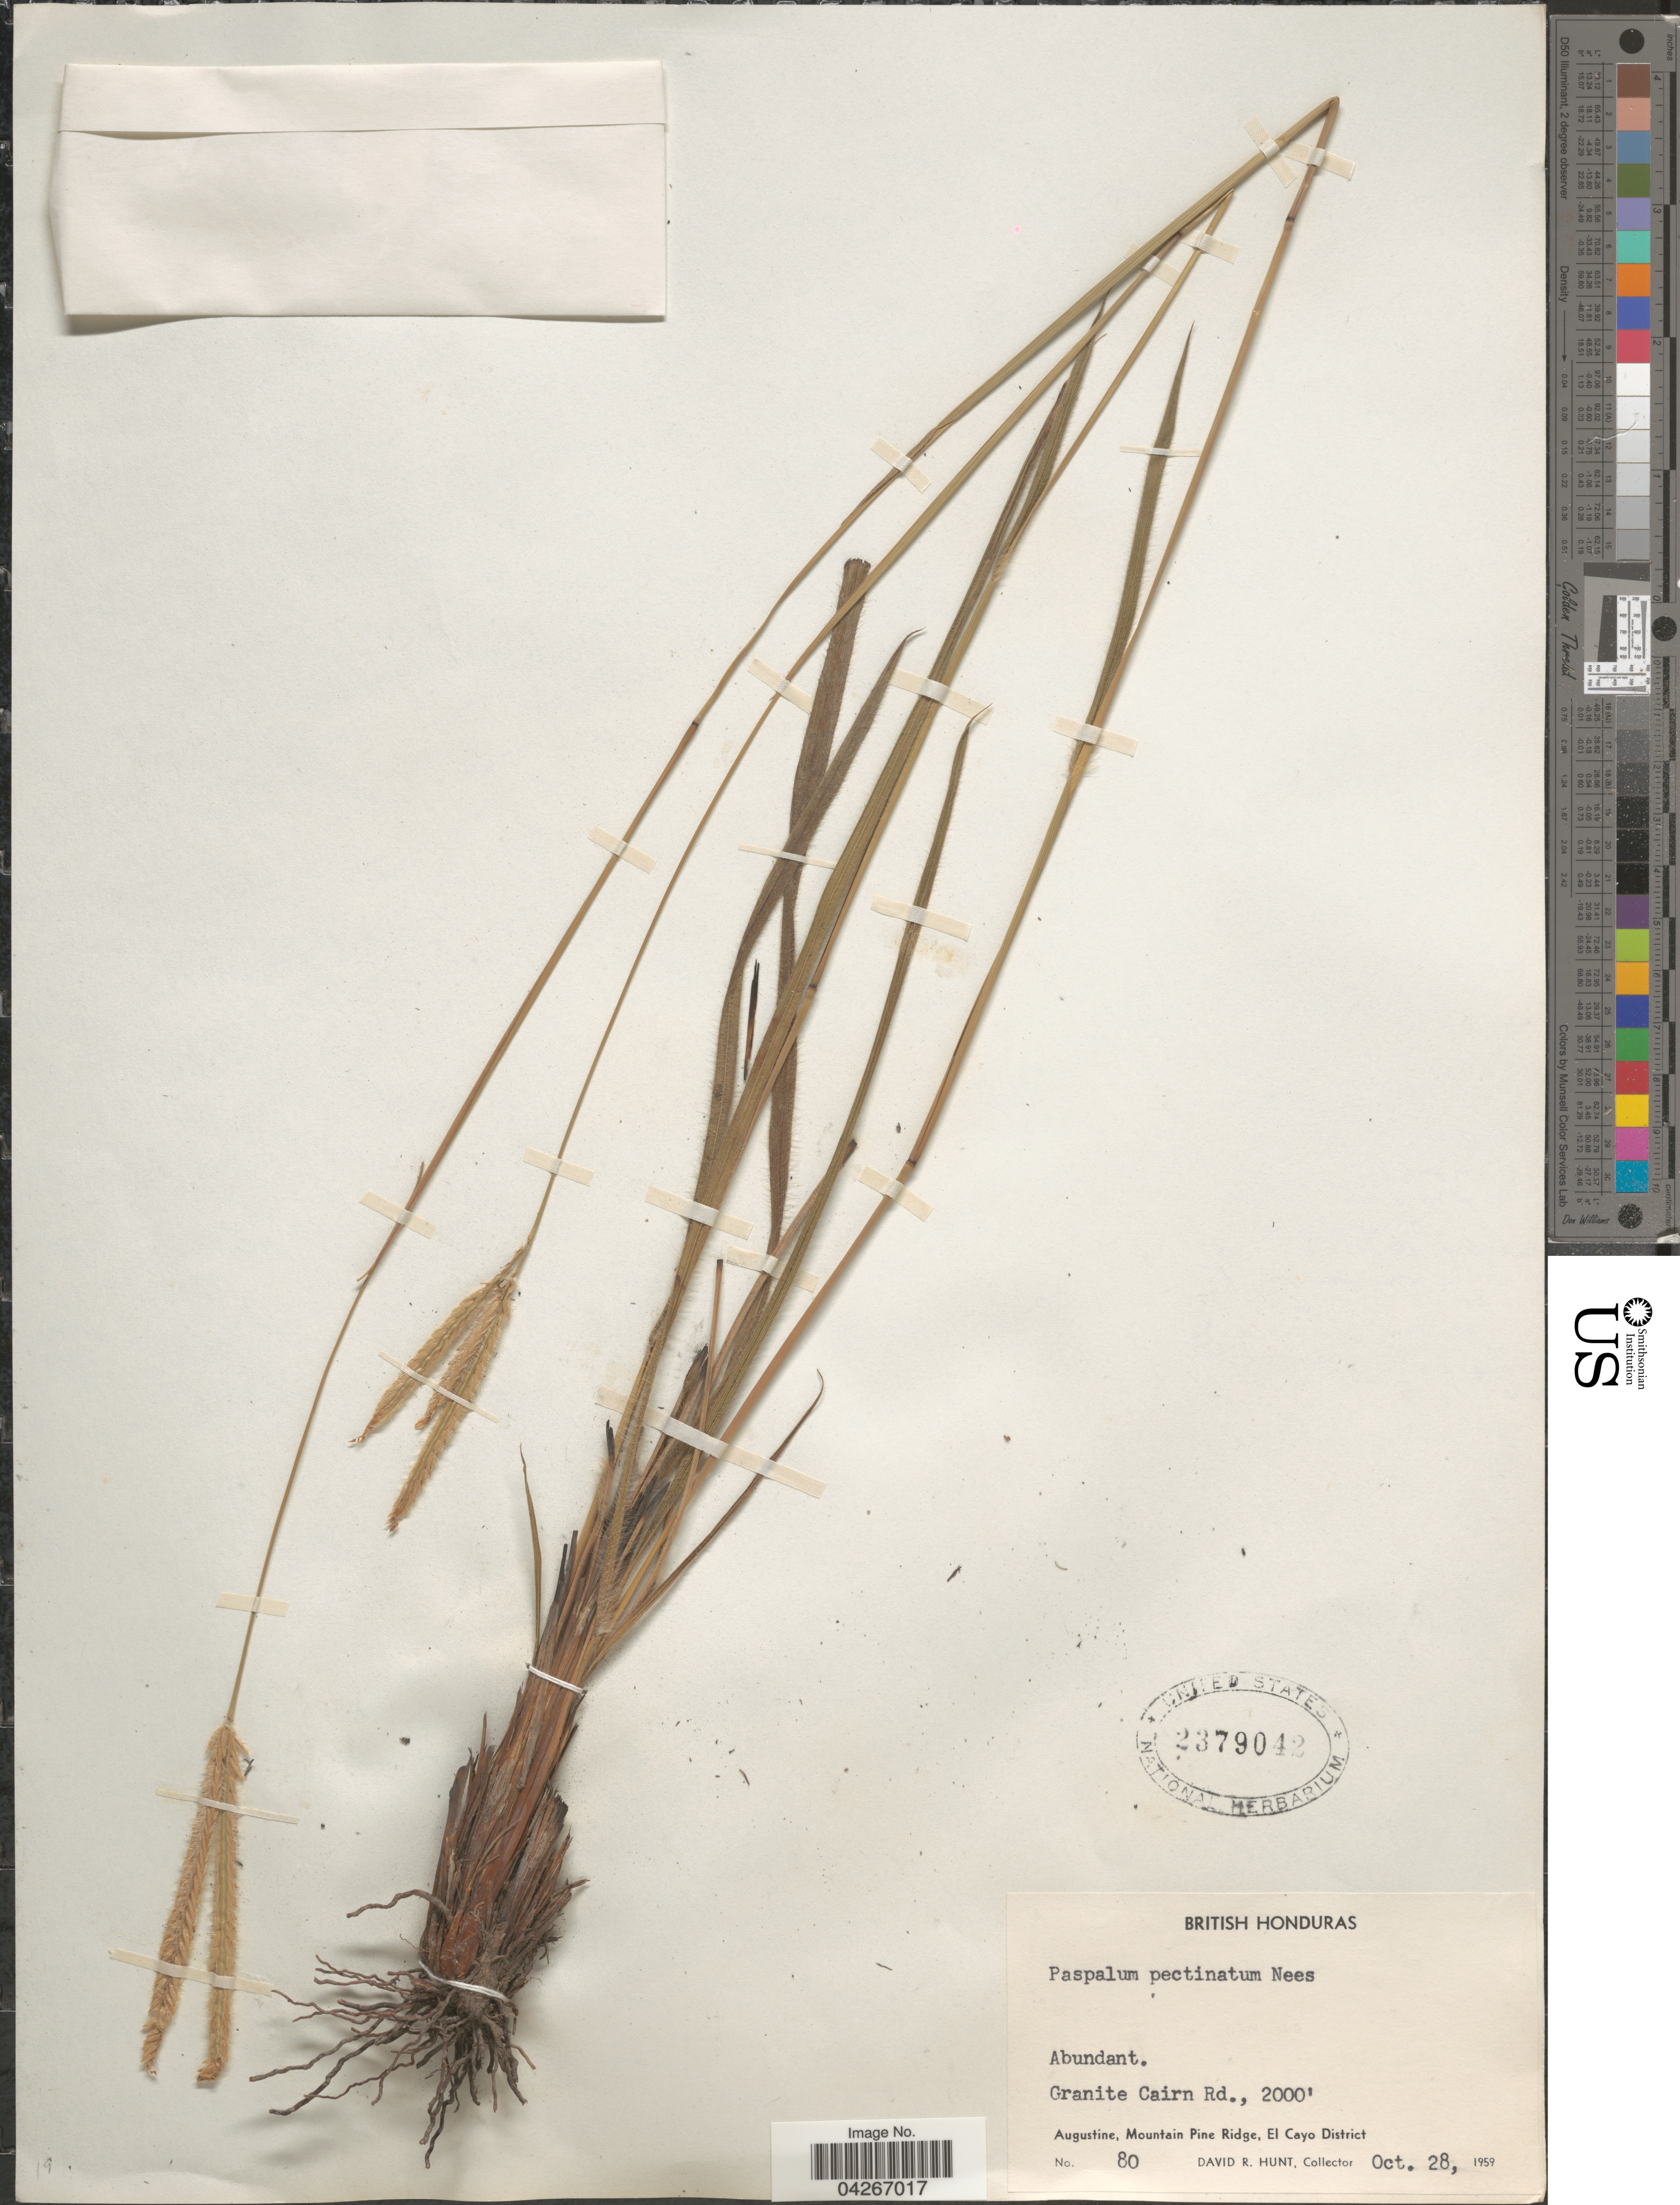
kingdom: Plantae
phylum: Tracheophyta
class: Liliopsida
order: Poales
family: Poaceae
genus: Paspalum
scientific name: Paspalum pectinatum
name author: Nees ex Trin.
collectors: D. R. Hunt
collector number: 80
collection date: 1959-10-28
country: Belize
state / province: Cayo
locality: British Honduras. Granite Cairn Rd. Augustine, Mountain Pine Ridge, El Cayo District.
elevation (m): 610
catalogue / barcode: US 2379042